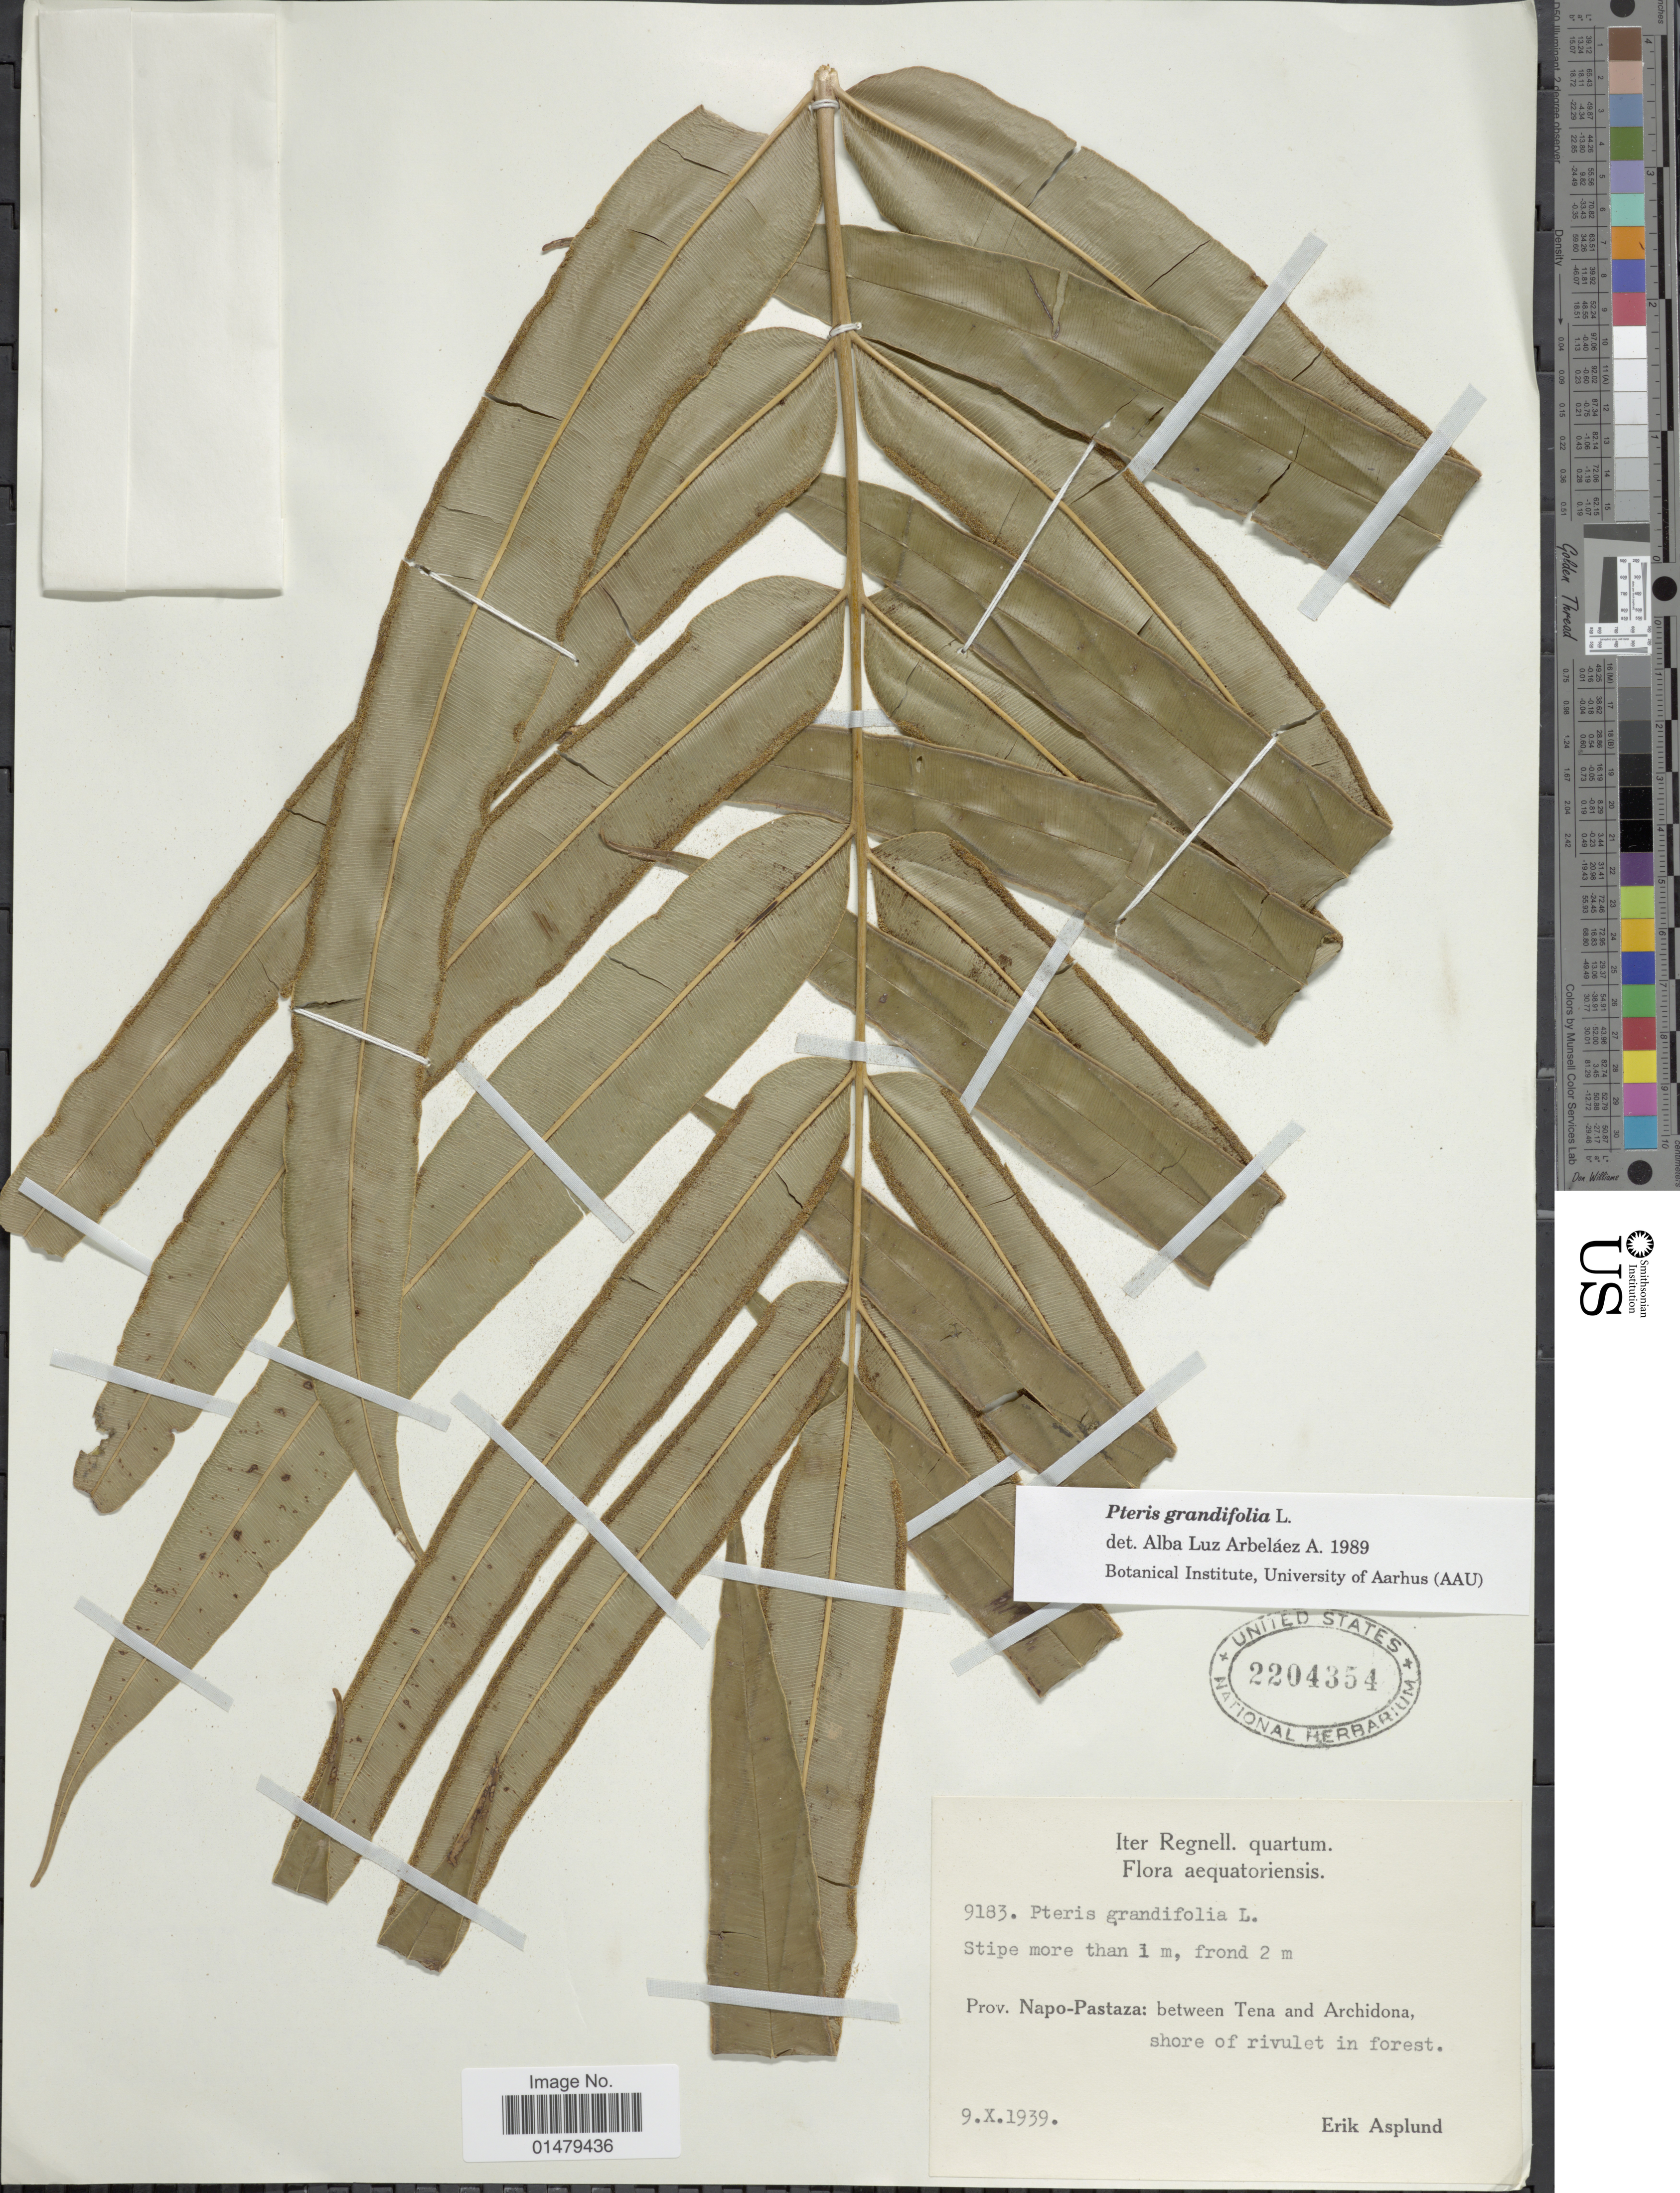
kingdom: Plantae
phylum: Tracheophyta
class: Polypodiopsida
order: Polypodiales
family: Pteridaceae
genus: Pteris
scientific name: Pteris grandifolia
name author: L.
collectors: E. Asplund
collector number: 9183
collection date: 1939-10-09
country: Ecuador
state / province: Napo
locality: Iter Regnell. quartum. Flora aequatoriensis. Prov. Napo-Pastaza: between Tena and Archidona.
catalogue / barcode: US 2204354